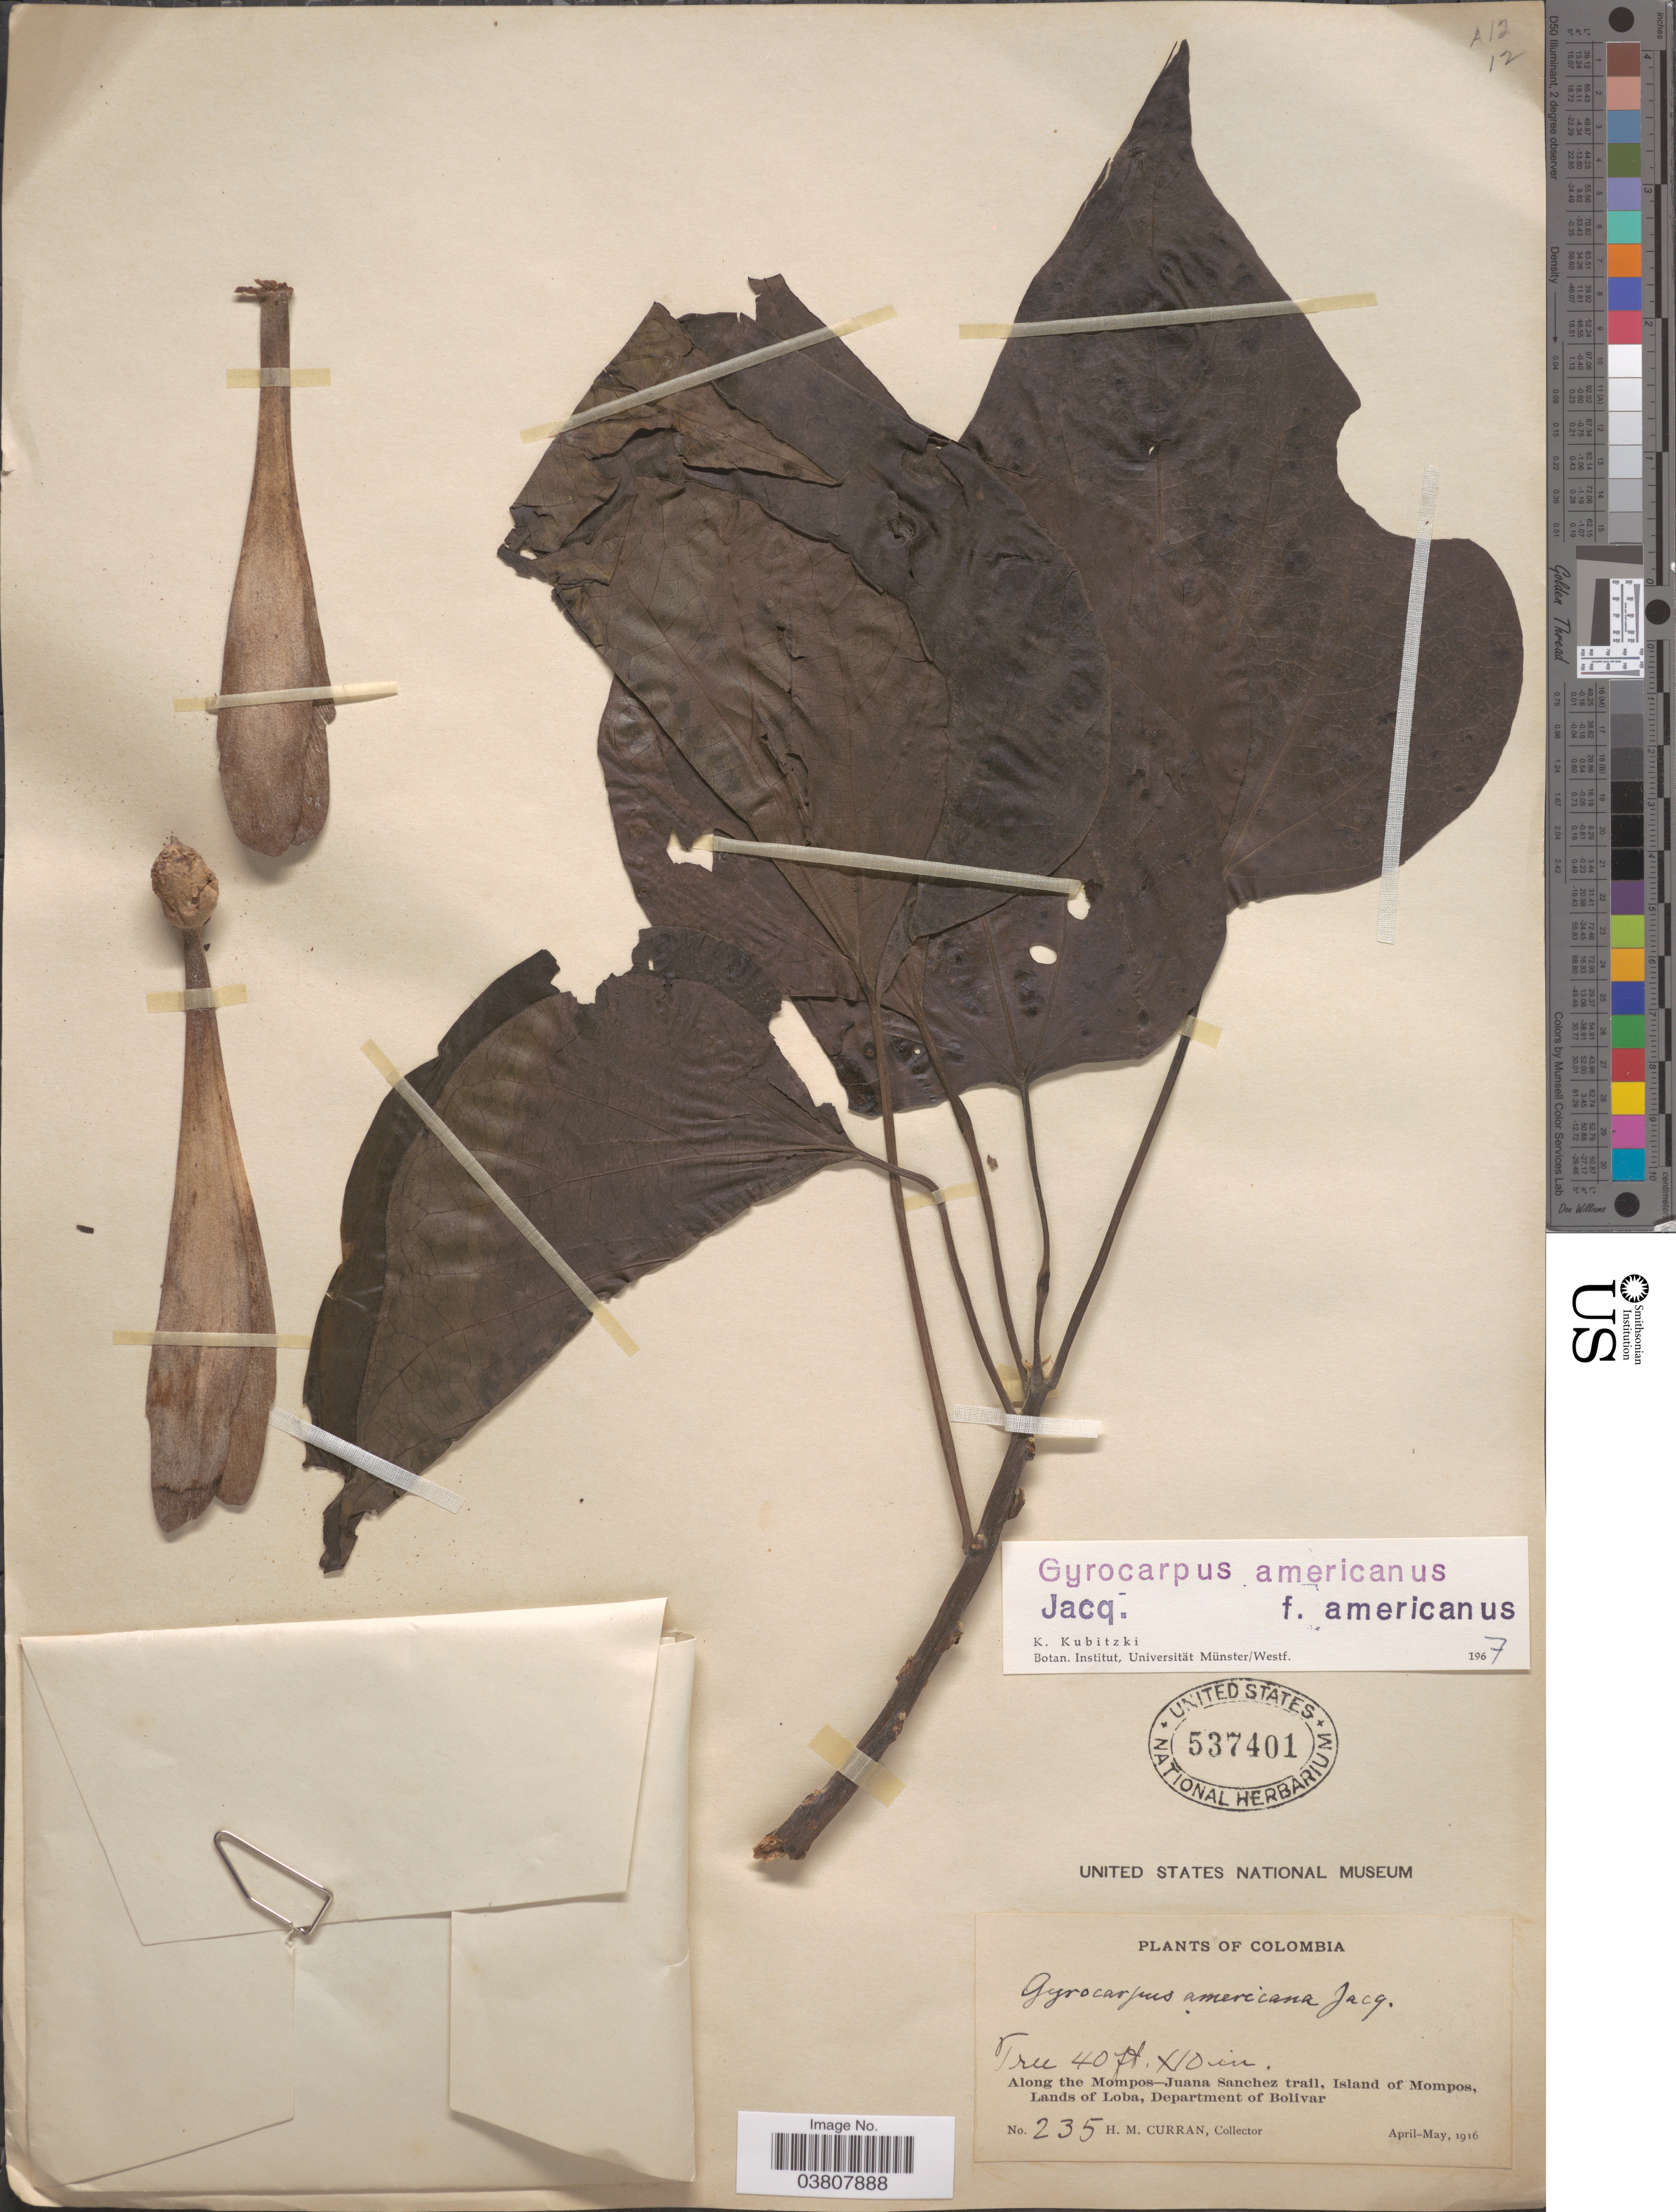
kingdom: Plantae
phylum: Tracheophyta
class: Magnoliopsida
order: Laurales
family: Hernandiaceae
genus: Gyrocarpus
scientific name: Gyrocarpus americanus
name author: Jacq.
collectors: H. M. Curran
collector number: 235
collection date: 1916-04/1916-05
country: Colombia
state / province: Bolívar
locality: Along the Mompos - Juana Sanchez trail, Island of Mompos, Lands of Loba, Department of Bolivar.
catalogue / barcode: US 537401